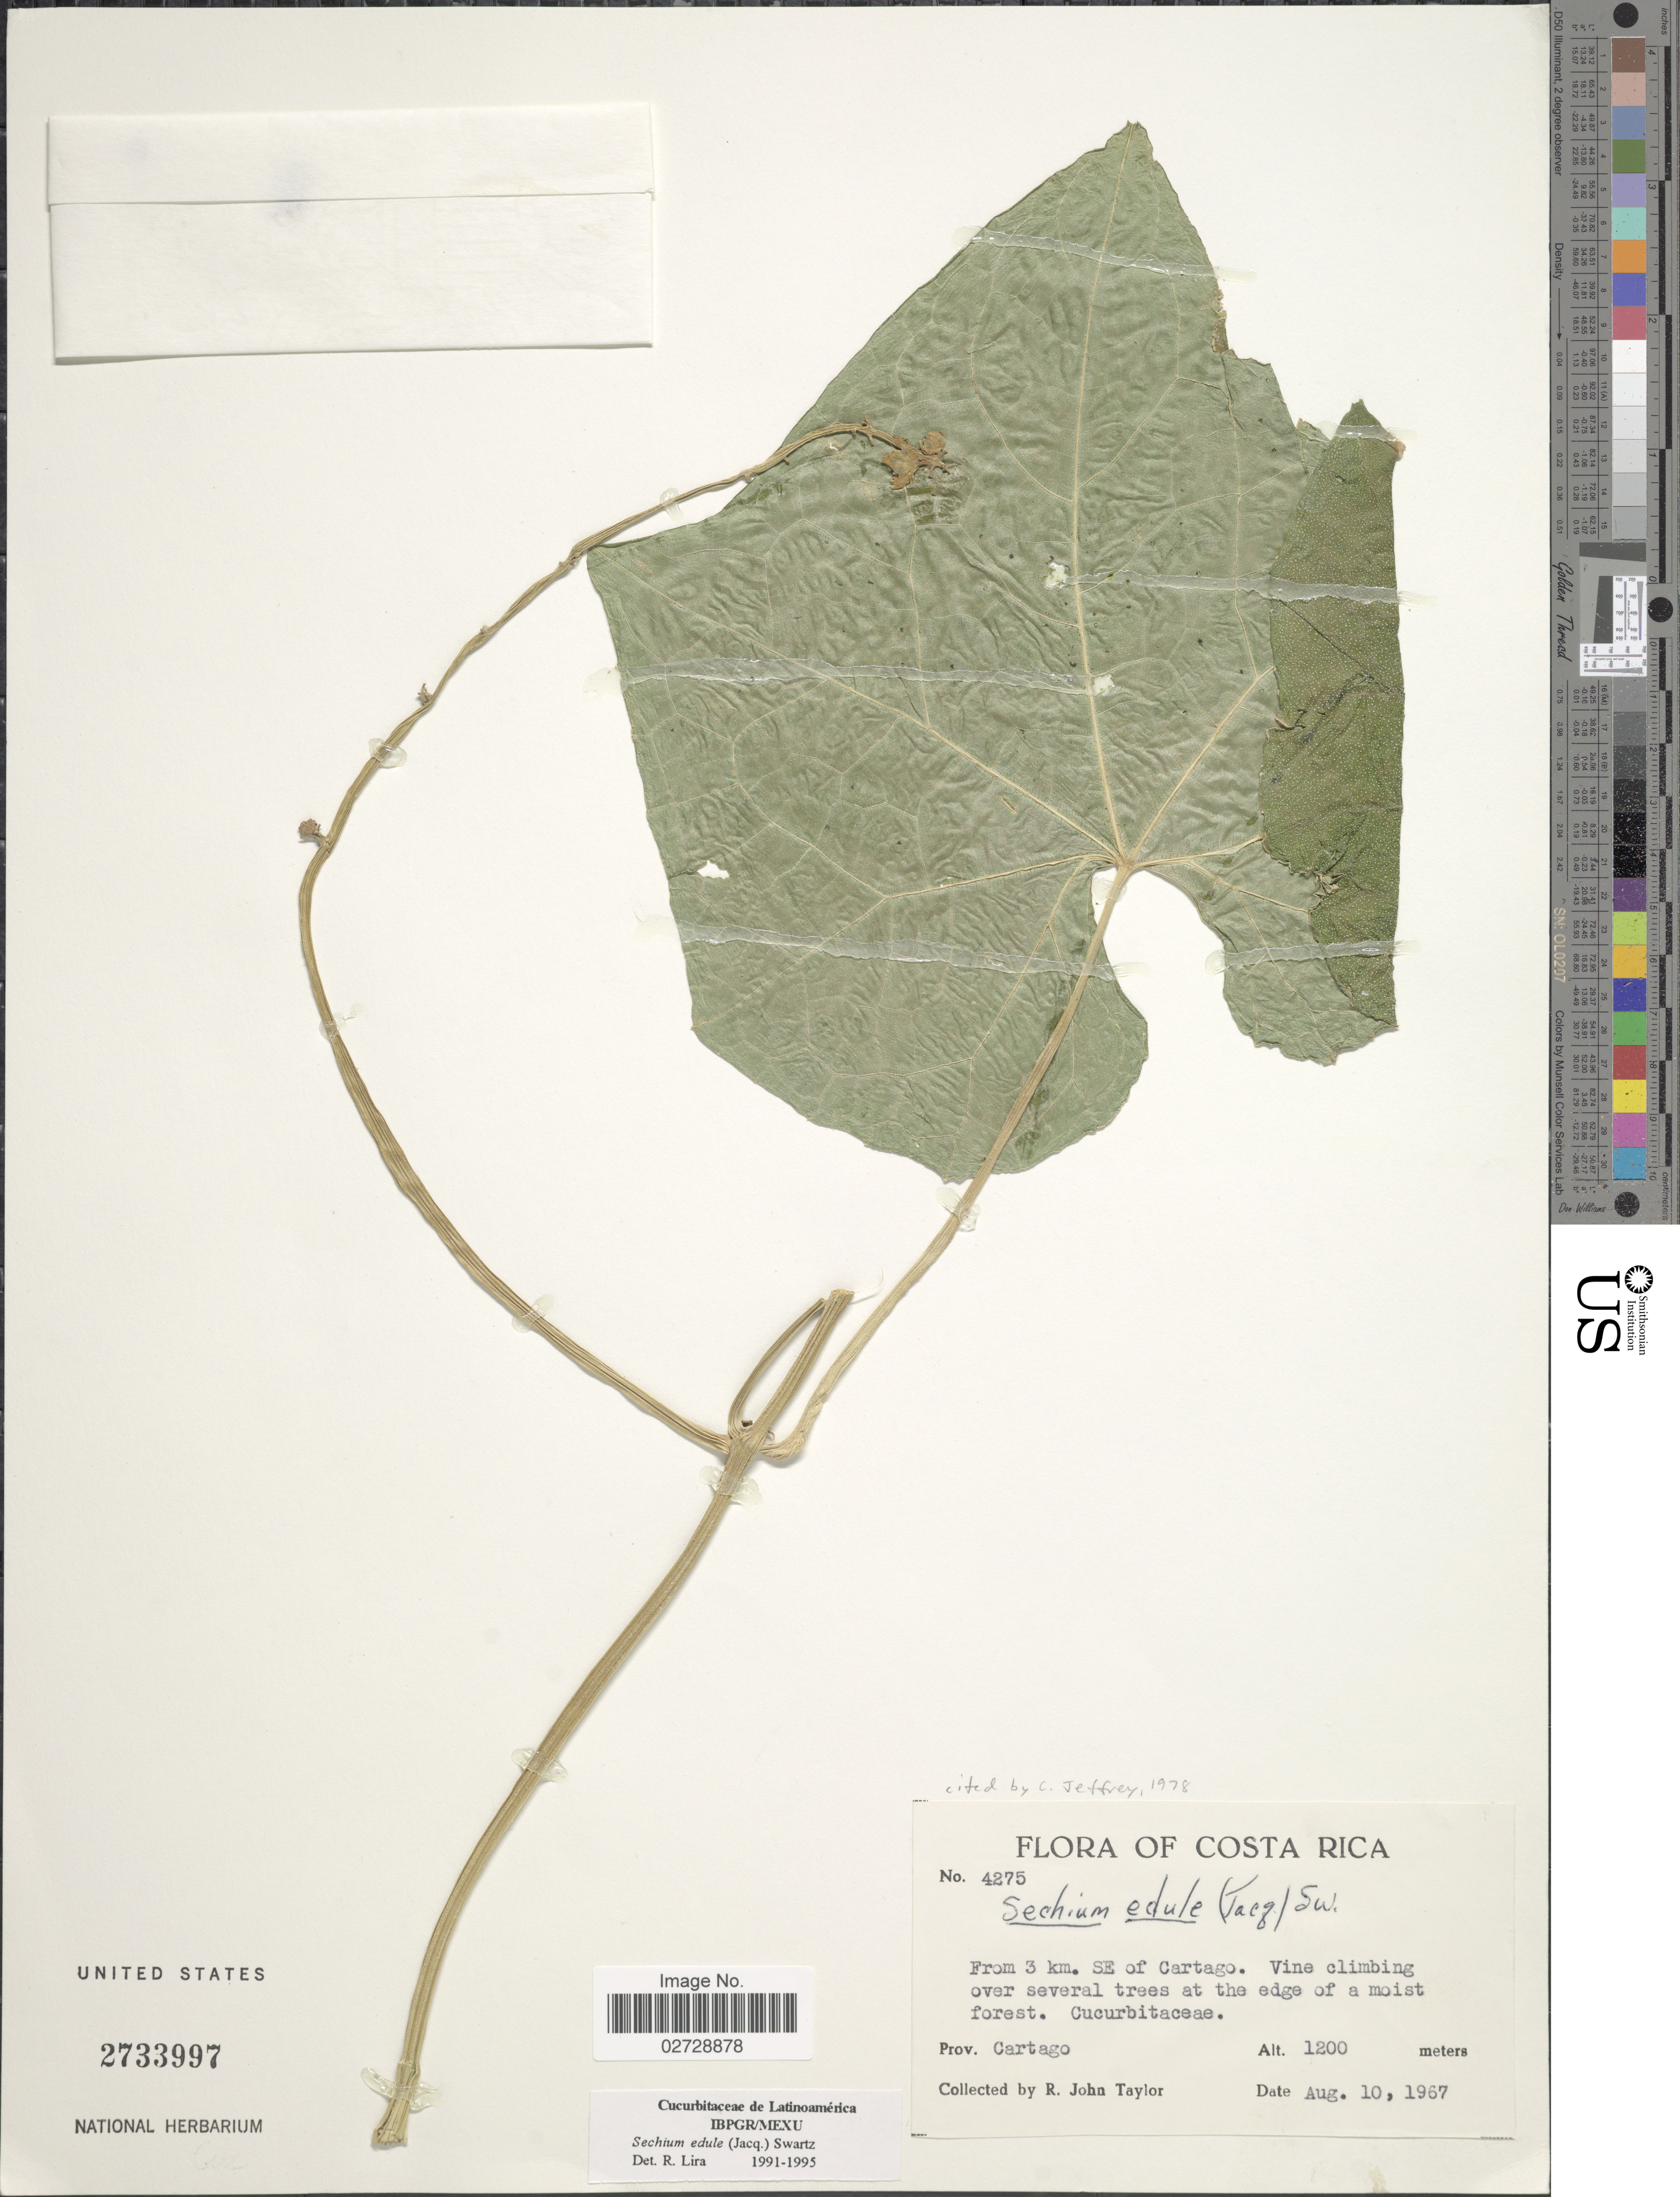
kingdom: Plantae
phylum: Tracheophyta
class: Magnoliopsida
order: Cucurbitales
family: Cucurbitaceae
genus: Sicyos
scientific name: Sicyos edulis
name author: Jacq.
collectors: R. J. Taylor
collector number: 4275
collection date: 1967-08-10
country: Costa Rica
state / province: Cartago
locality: From 3 km. SE of Cartago.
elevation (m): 1200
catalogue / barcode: US 2733997